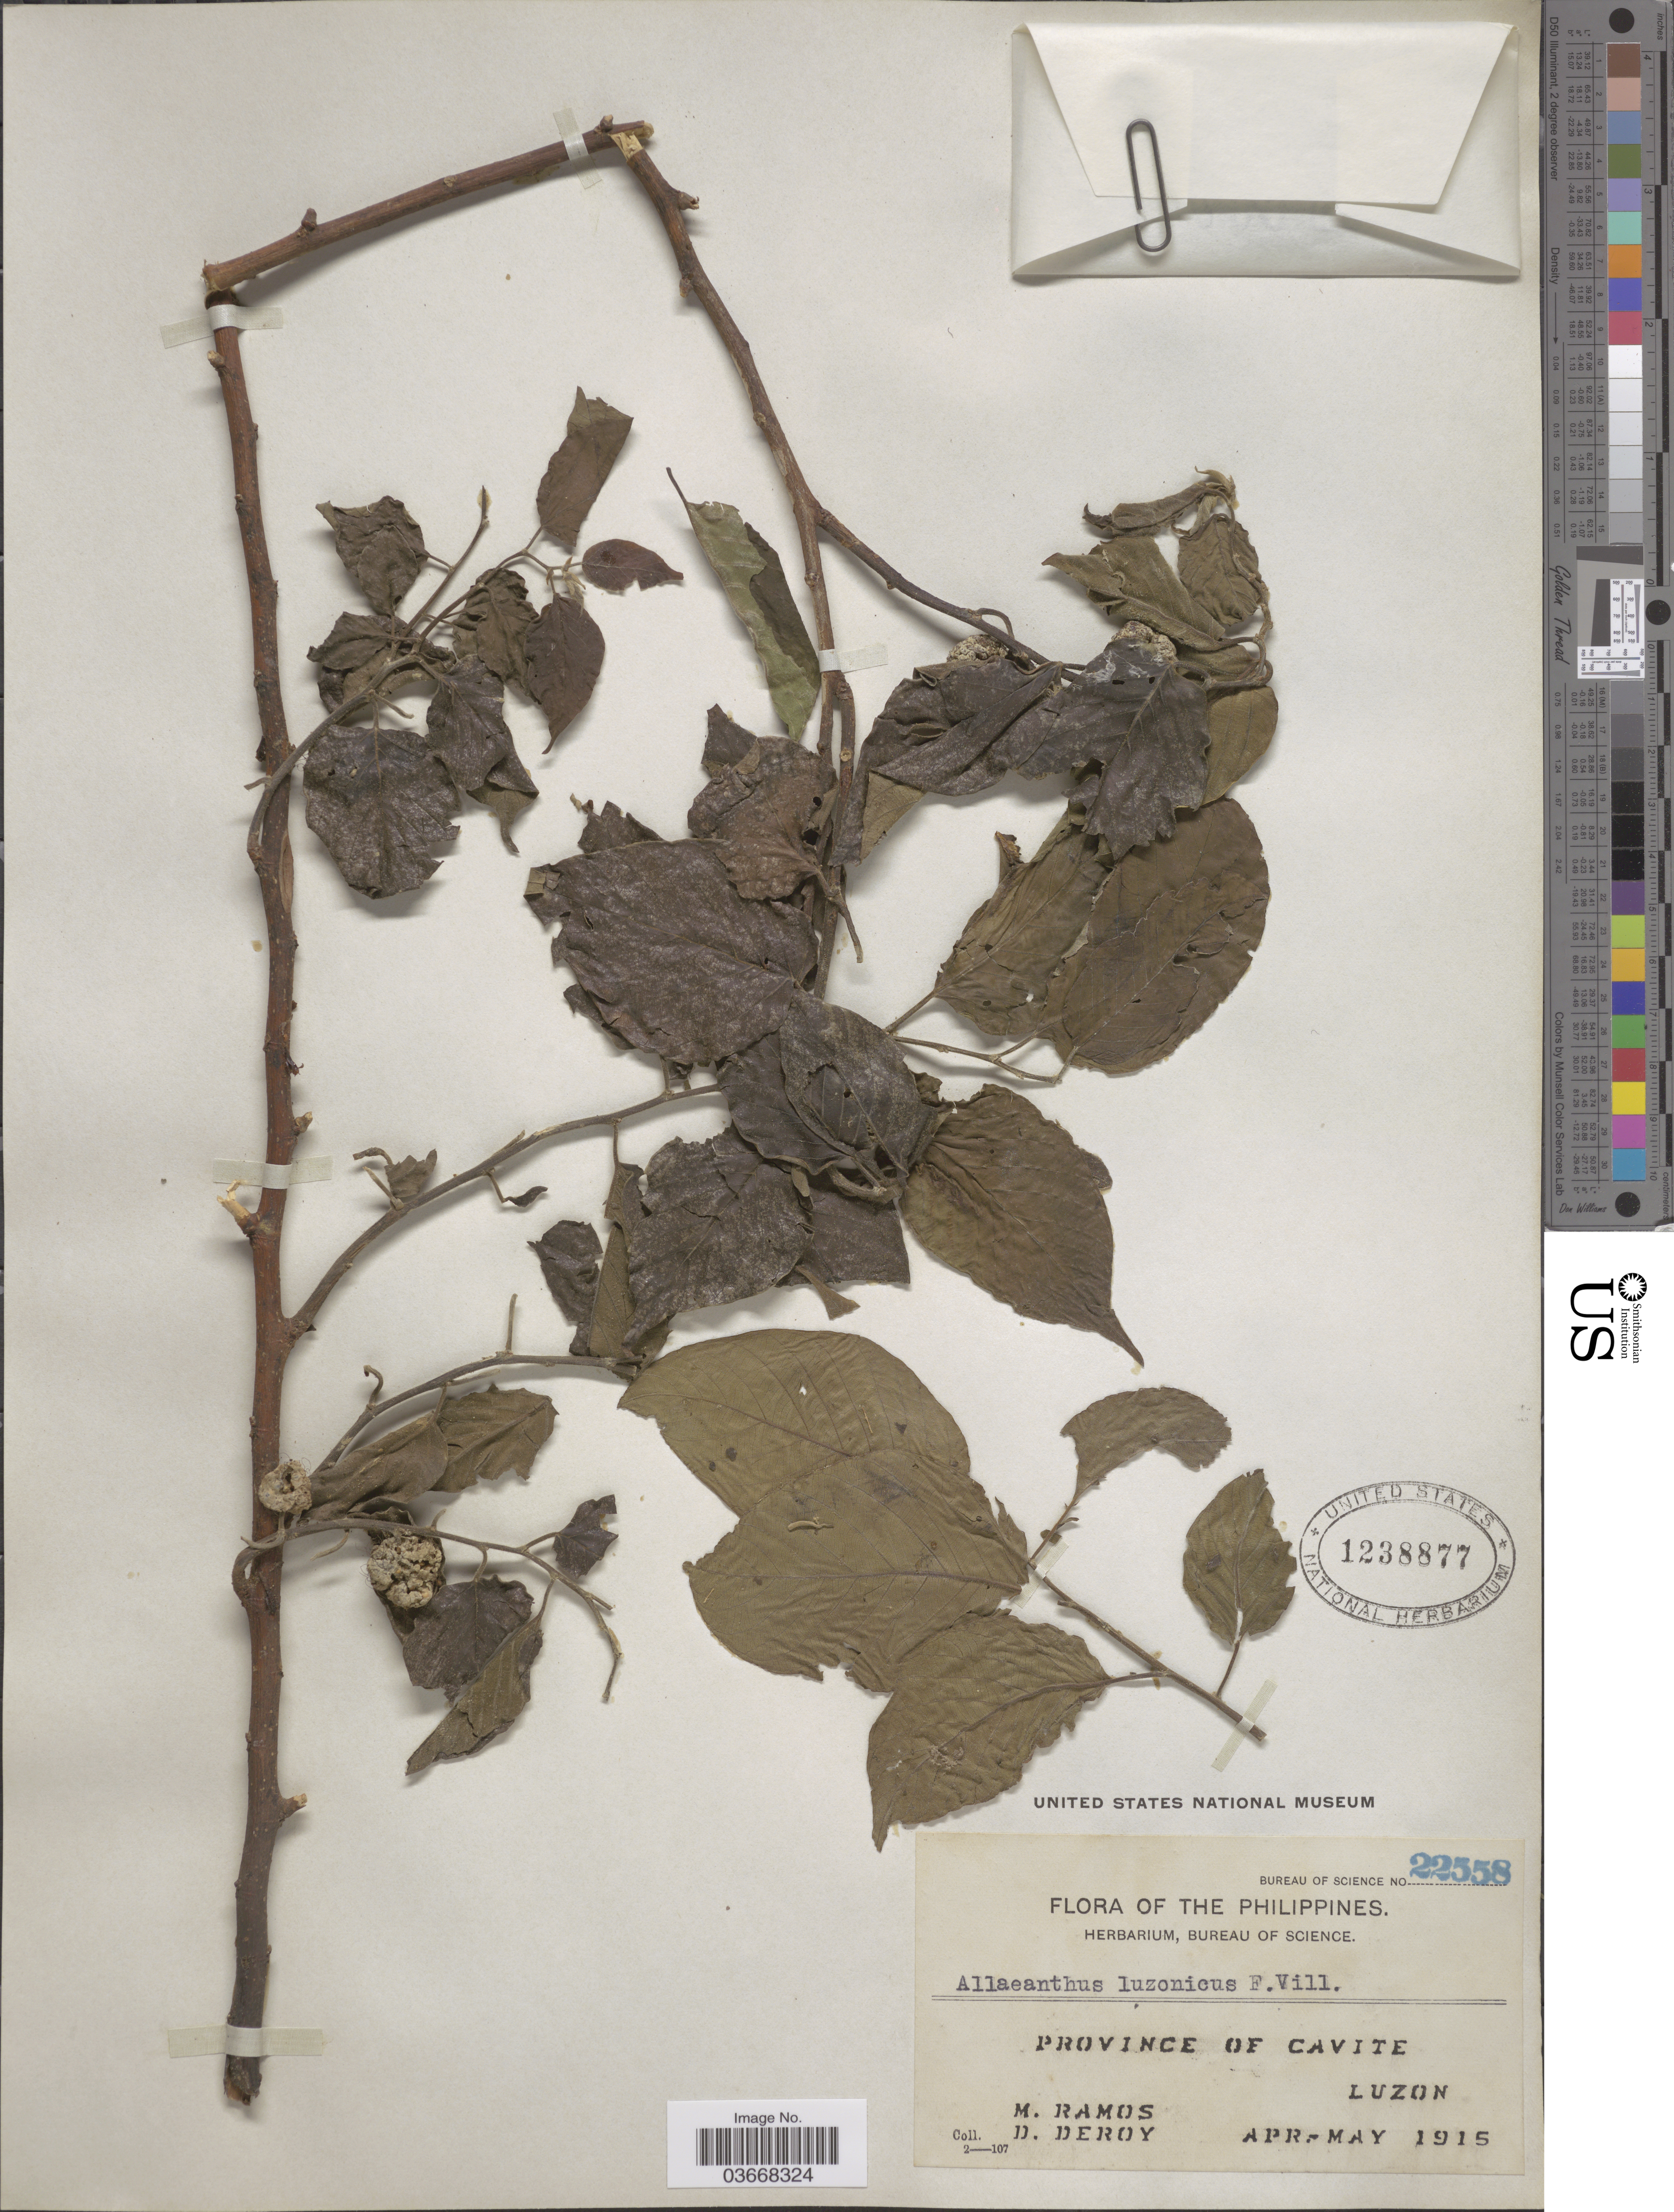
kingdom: Plantae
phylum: Tracheophyta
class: Magnoliopsida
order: Rosales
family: Moraceae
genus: Allaeanthus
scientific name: Allaeanthus luzonicus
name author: Fern.-Vill.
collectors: M. Ramos & D. Deroy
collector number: Bureau of Science 22558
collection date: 1915-04/1915-05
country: Philippines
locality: Province of Cavite. Luzon.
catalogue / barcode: US 1238877